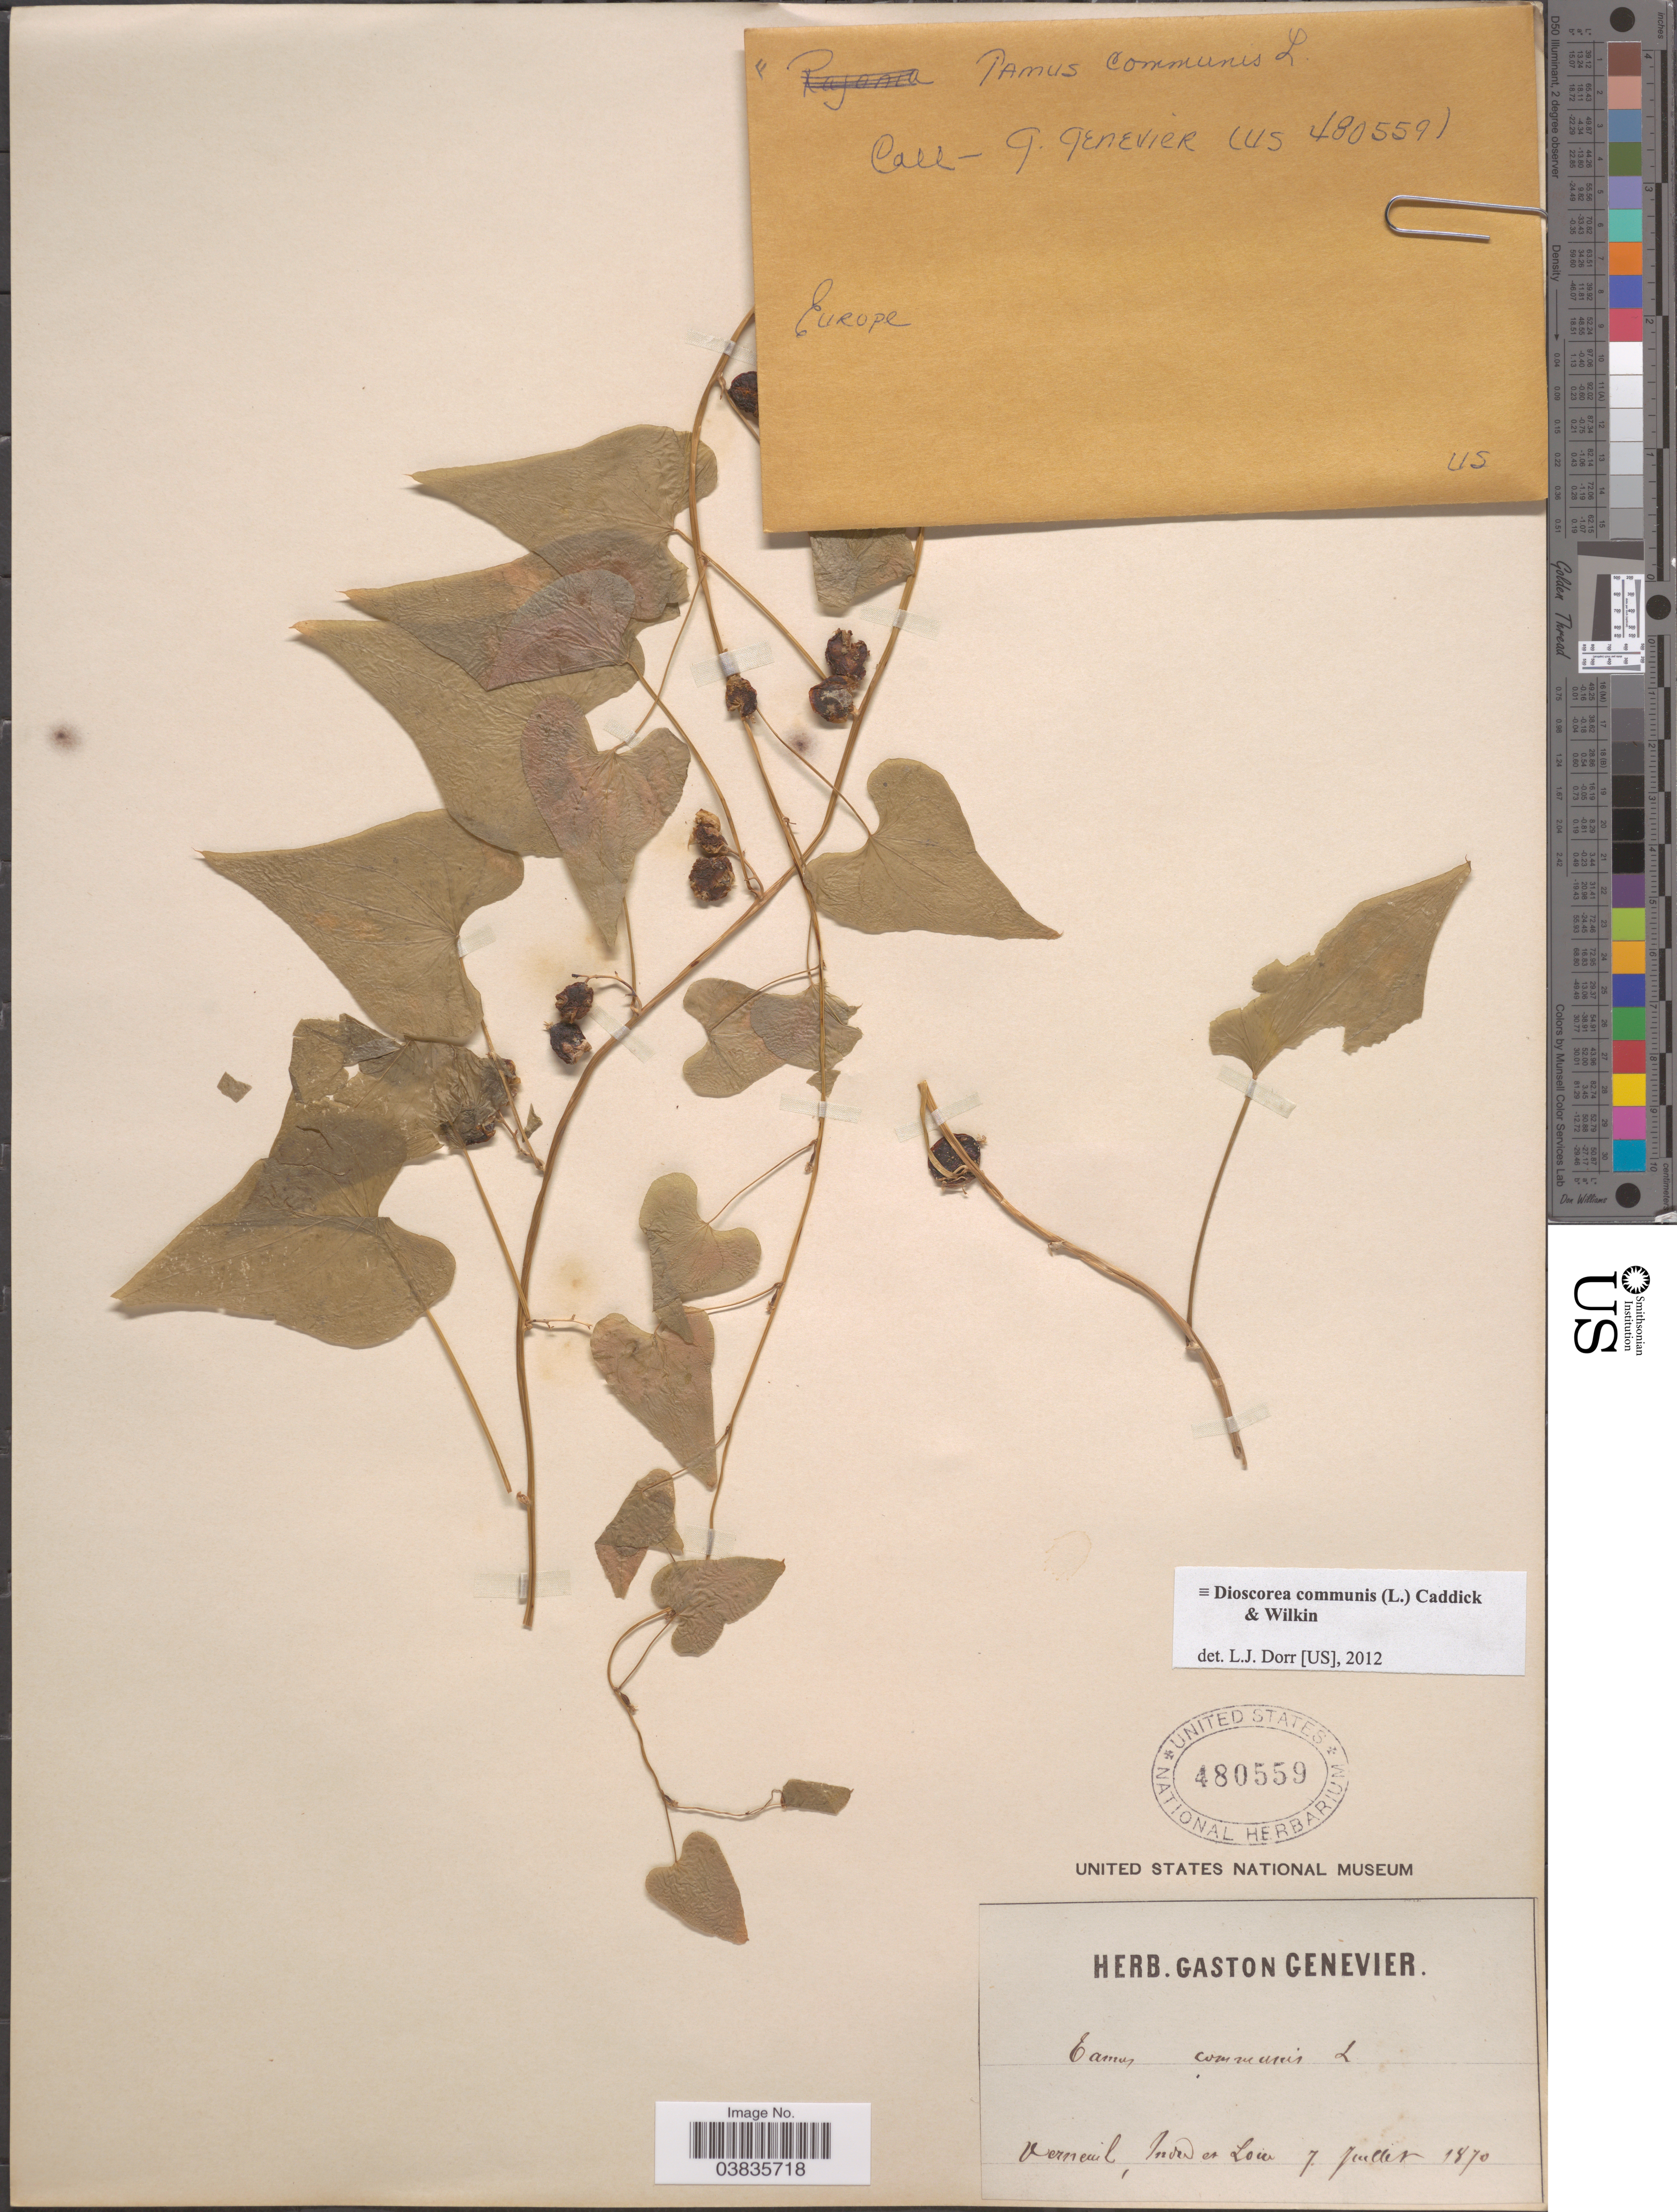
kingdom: Plantae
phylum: Tracheophyta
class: Liliopsida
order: Dioscoreales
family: Dioscoreaceae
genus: Dioscorea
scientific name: Dioscorea communis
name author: (L.) Caddick & Wilkin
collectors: G. Genevier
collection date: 1870-07-07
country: France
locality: Verneuil, Indre et Loire. Europe.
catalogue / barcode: US 480559